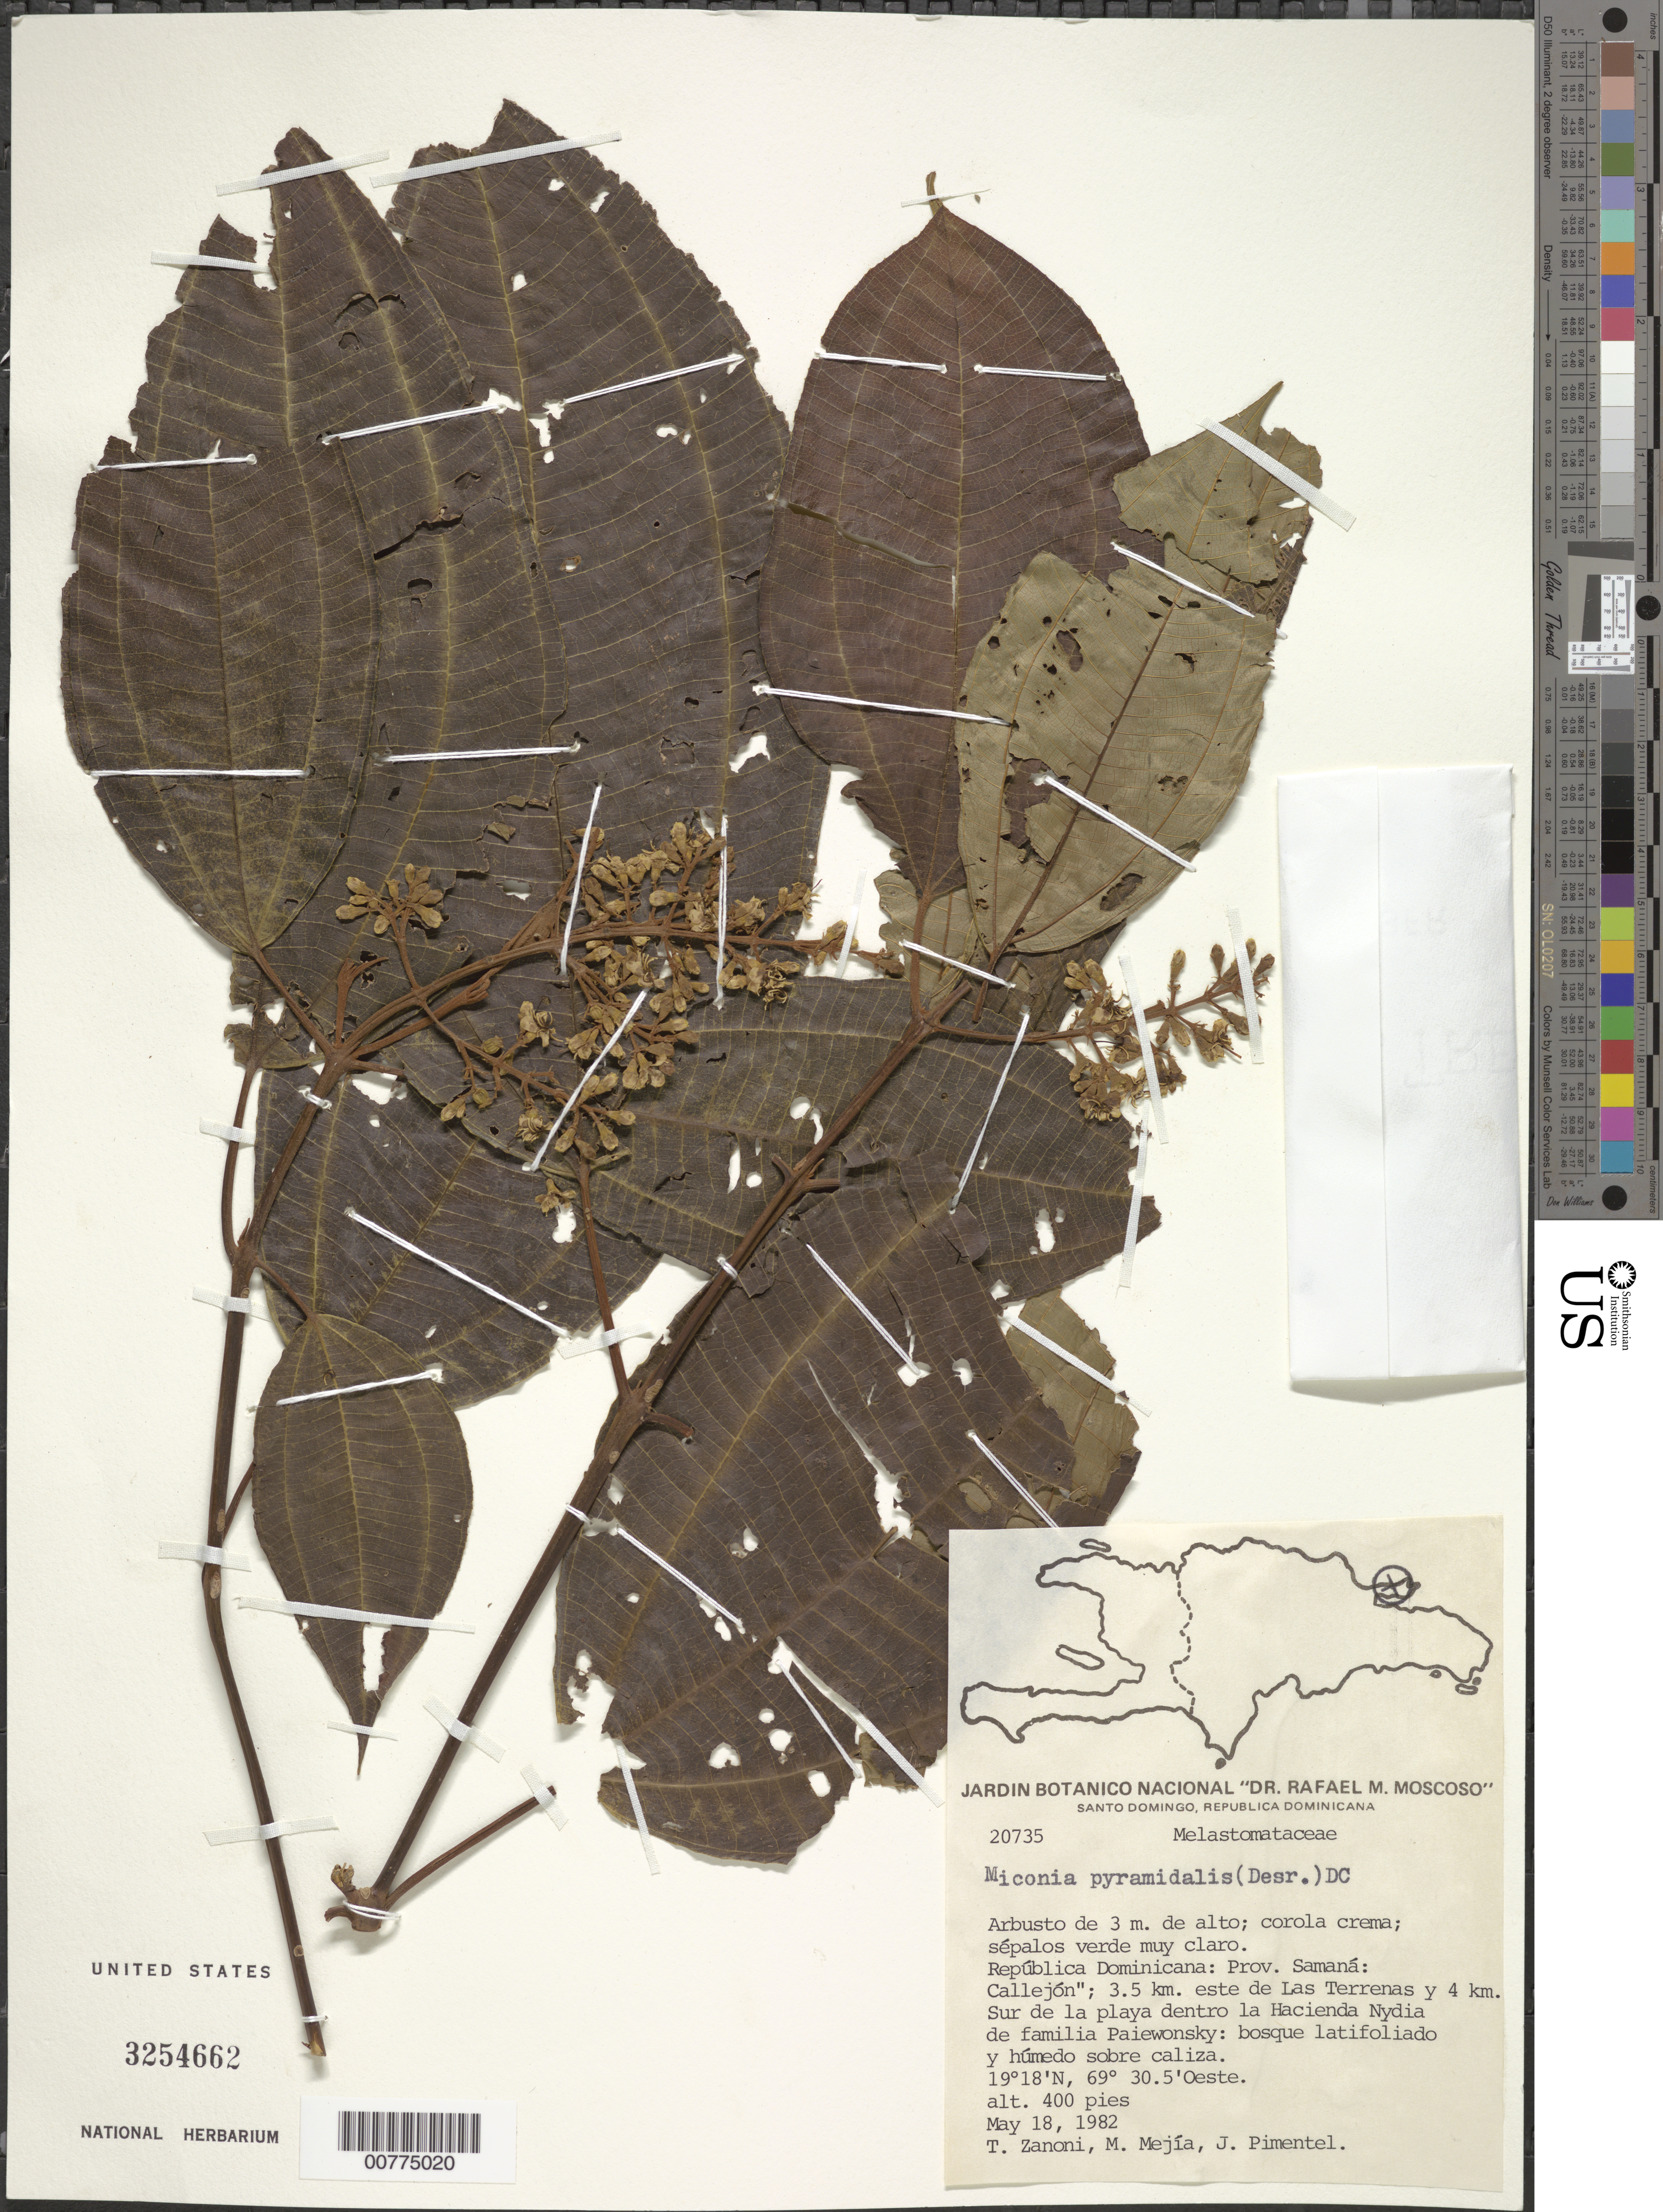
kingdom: Plantae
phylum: Tracheophyta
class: Magnoliopsida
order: Myrtales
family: Melastomataceae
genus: Miconia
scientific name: Miconia pyramidalis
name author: (Desr.) DC.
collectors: T. A. Zanoni, M. Mejia & J. Pimentel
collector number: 20735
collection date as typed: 18 May 1982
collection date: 1982-05-18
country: Dominican Republic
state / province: Samana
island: Hispaniola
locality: Callejón, 3.5 km E of Las Terrenas and 4 km S of the beach inside the Hacienda Nydia from Paiewonsky family.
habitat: Broadleaf and humid forest, on limestone.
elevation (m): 122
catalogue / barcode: US 3254662